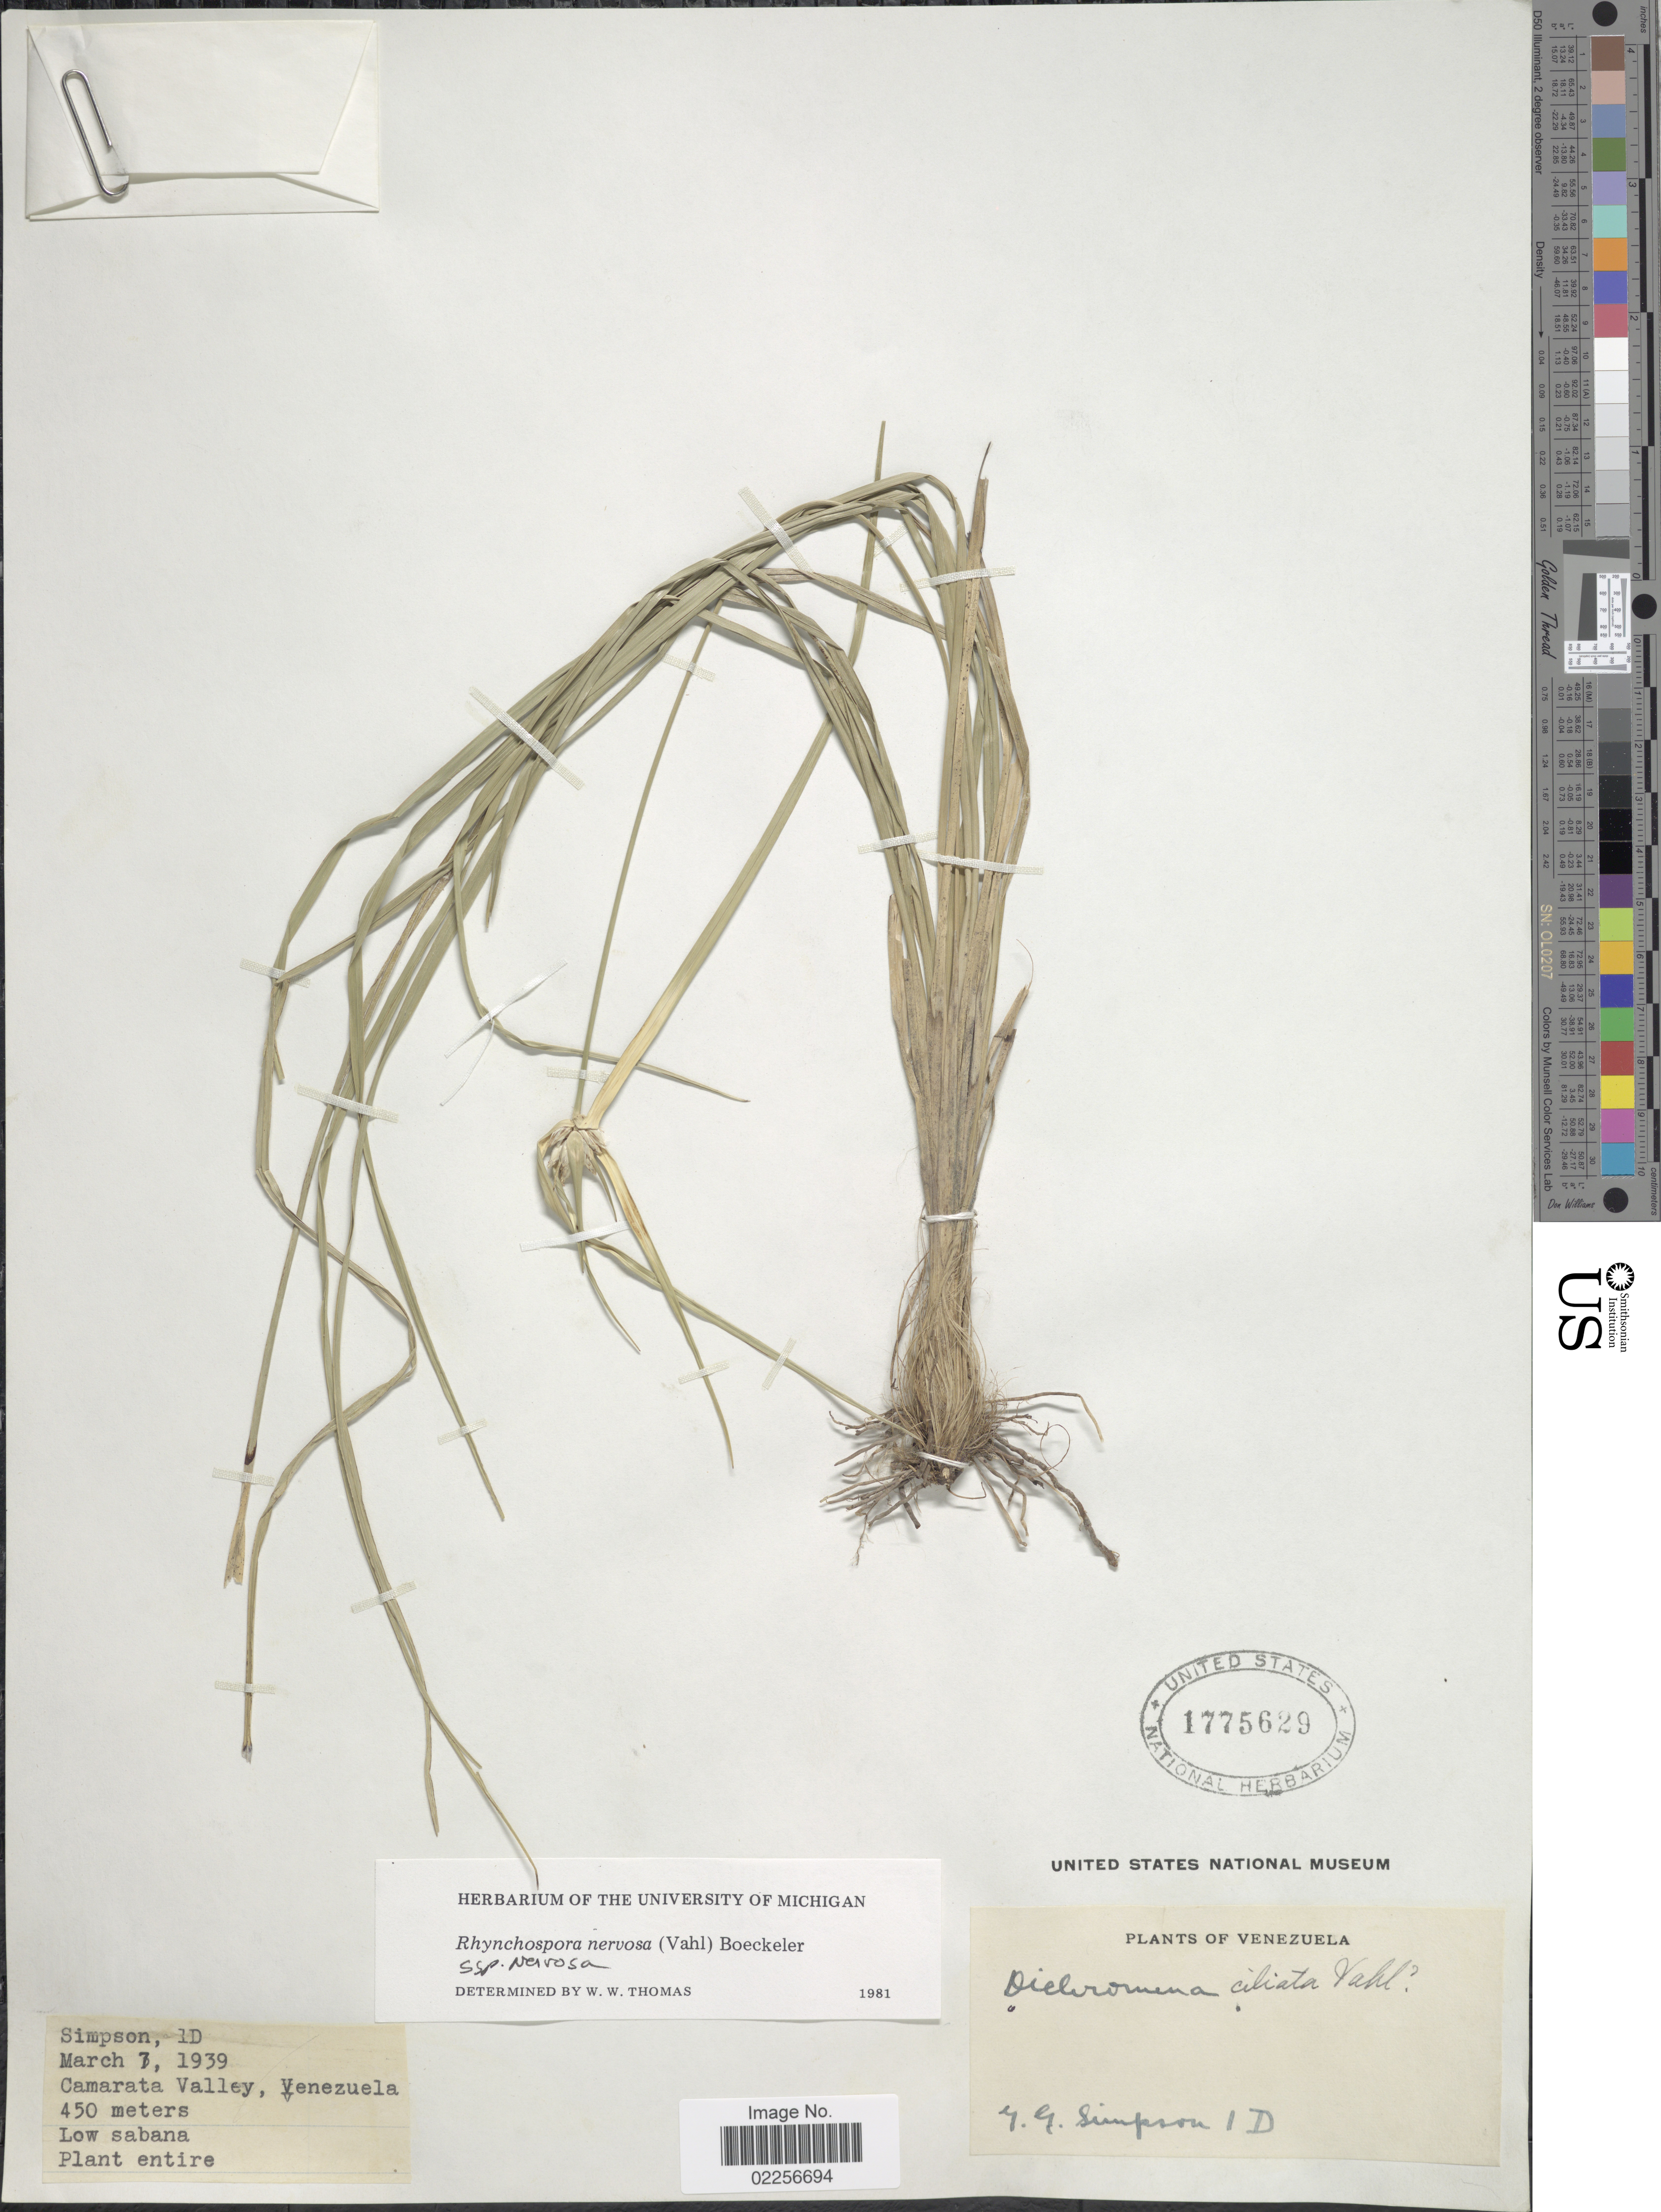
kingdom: Plantae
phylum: Tracheophyta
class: Liliopsida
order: Poales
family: Cyperaceae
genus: Rhynchospora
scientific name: Rhynchospora nervosa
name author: (Vahl) Boeckeler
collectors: G. Simpson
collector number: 1D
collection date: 1939-03-07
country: Venezuela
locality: Camarata Valley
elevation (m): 450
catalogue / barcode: US 1775629